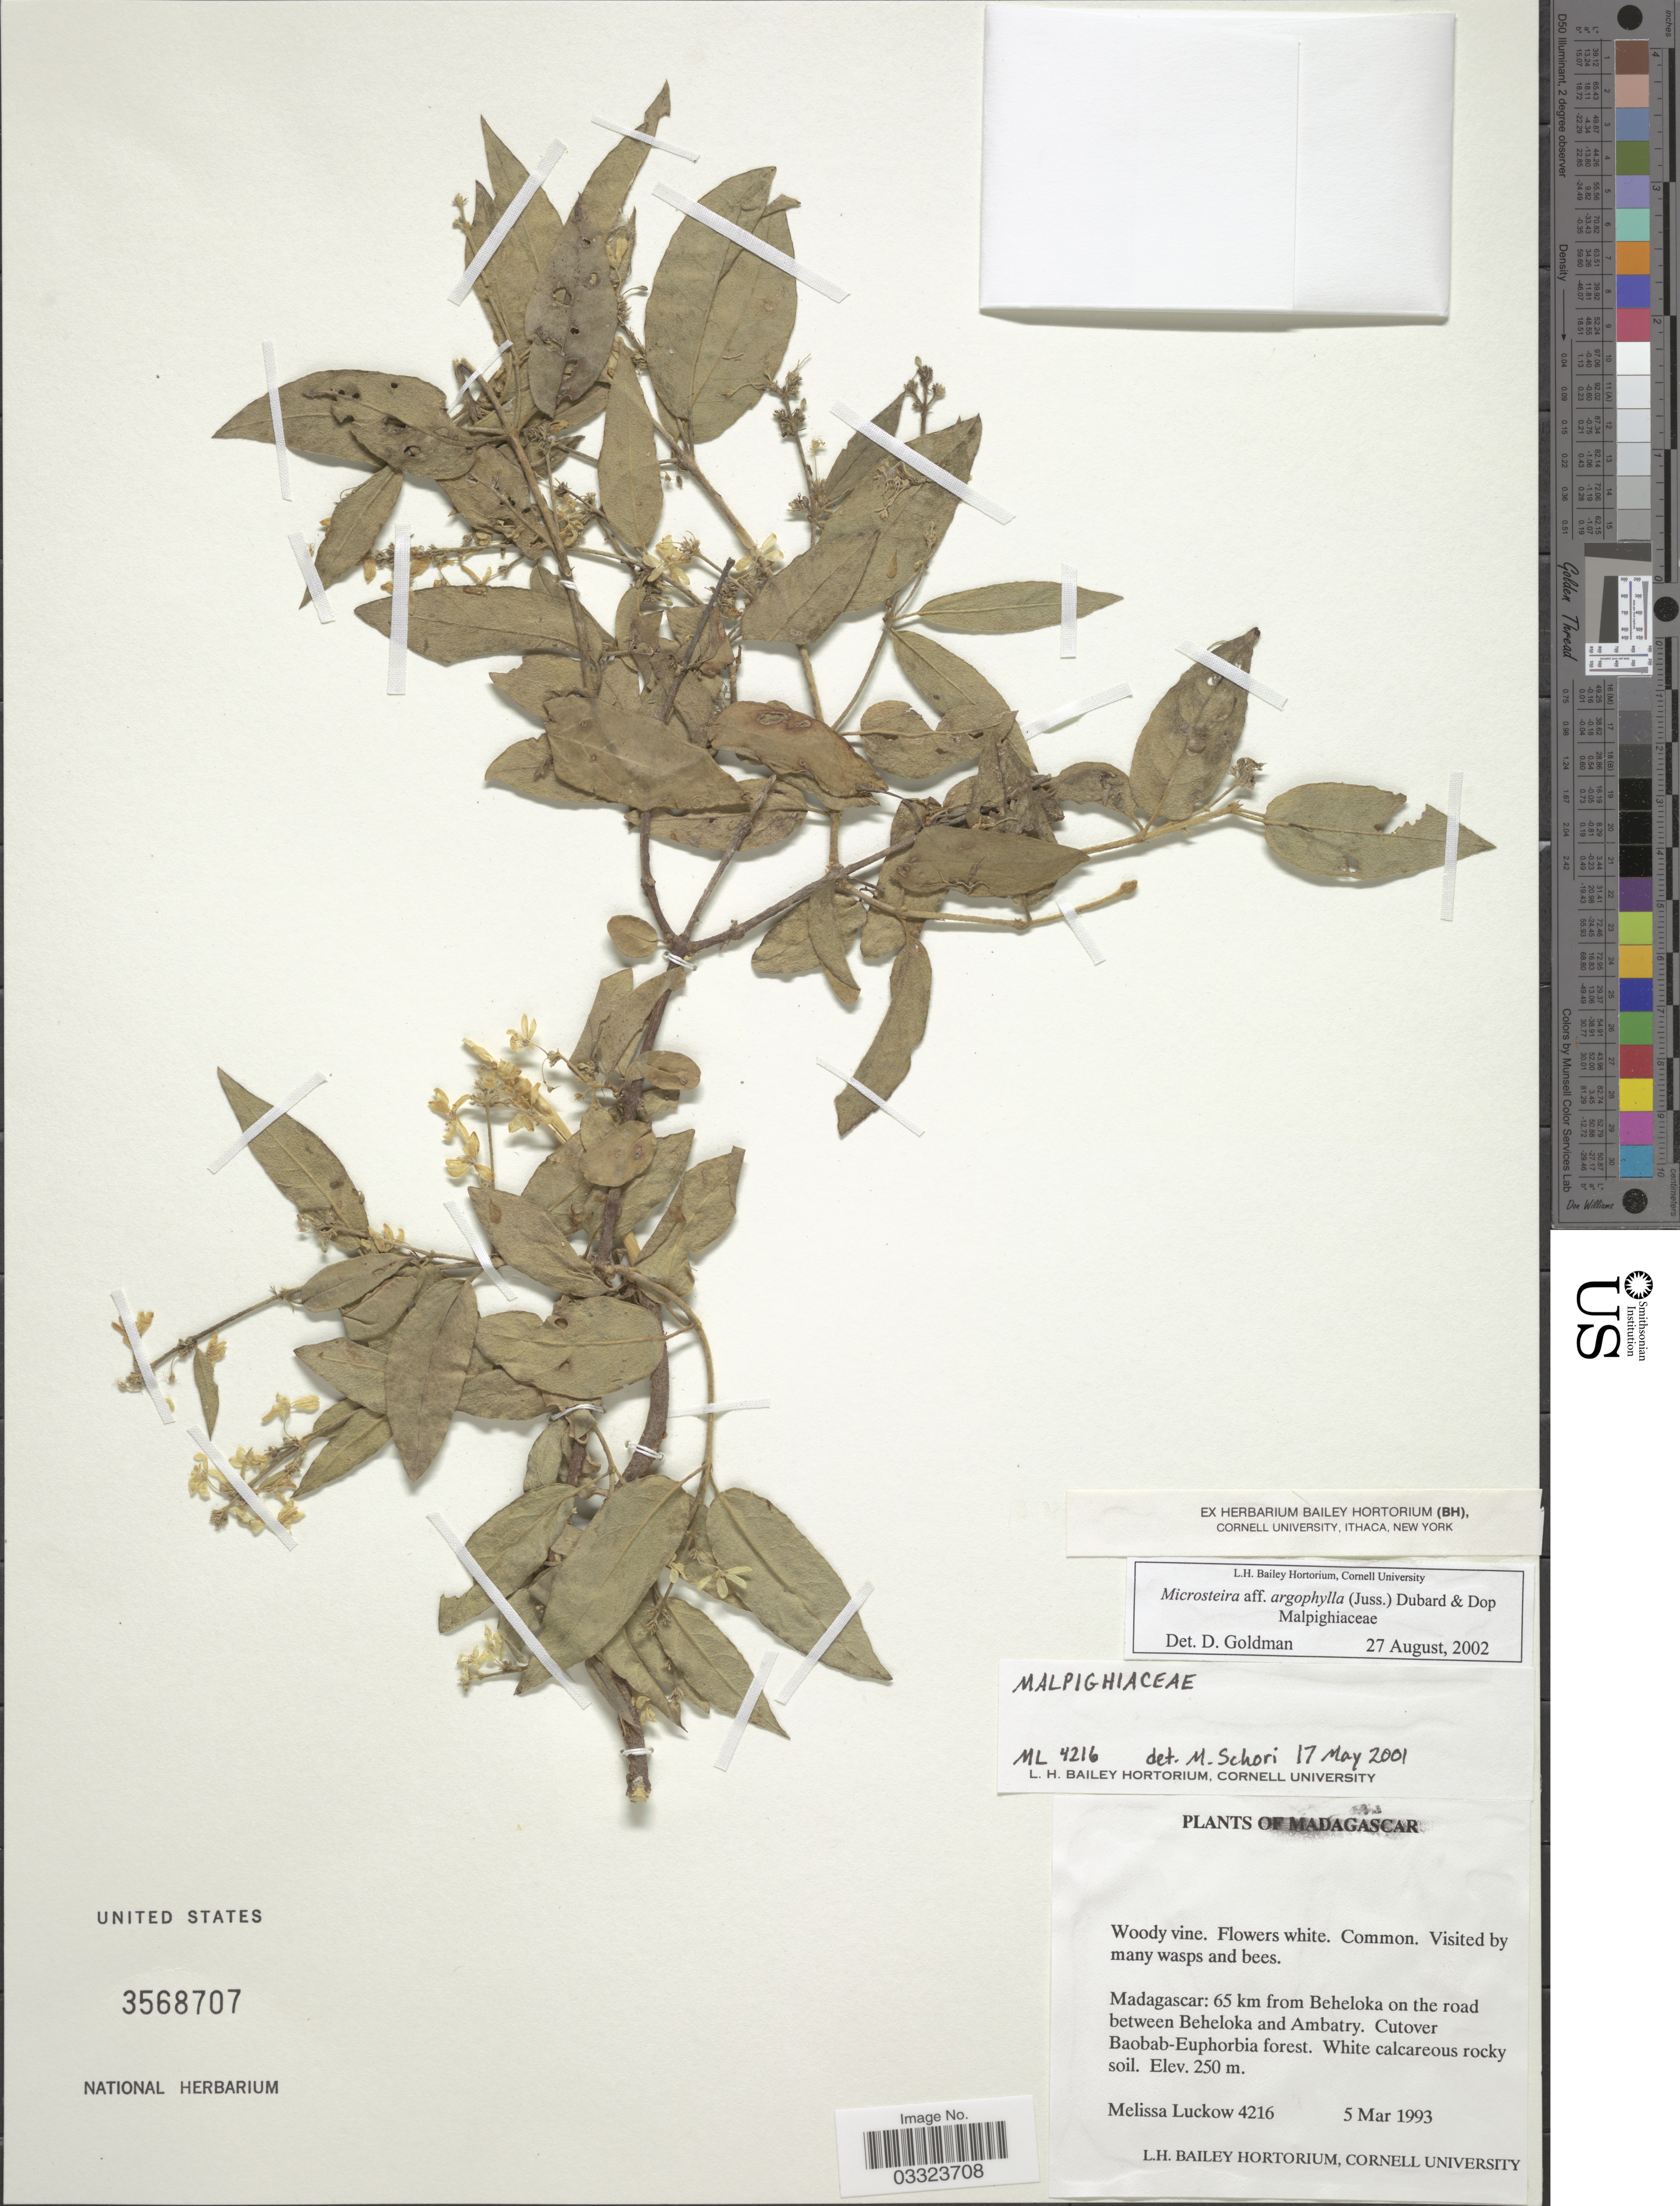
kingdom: Plantae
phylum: Tracheophyta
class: Magnoliopsida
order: Malpighiales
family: Malpighiaceae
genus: Microsteira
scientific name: Microsteira sp.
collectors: M. A. Luckow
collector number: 4216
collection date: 1993-03-05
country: Madagascar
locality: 65 km from Beheloka on the road between Beheloka and Ambatry. Cutover Baobab-Euphorbia forest.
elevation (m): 250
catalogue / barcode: US 3568707